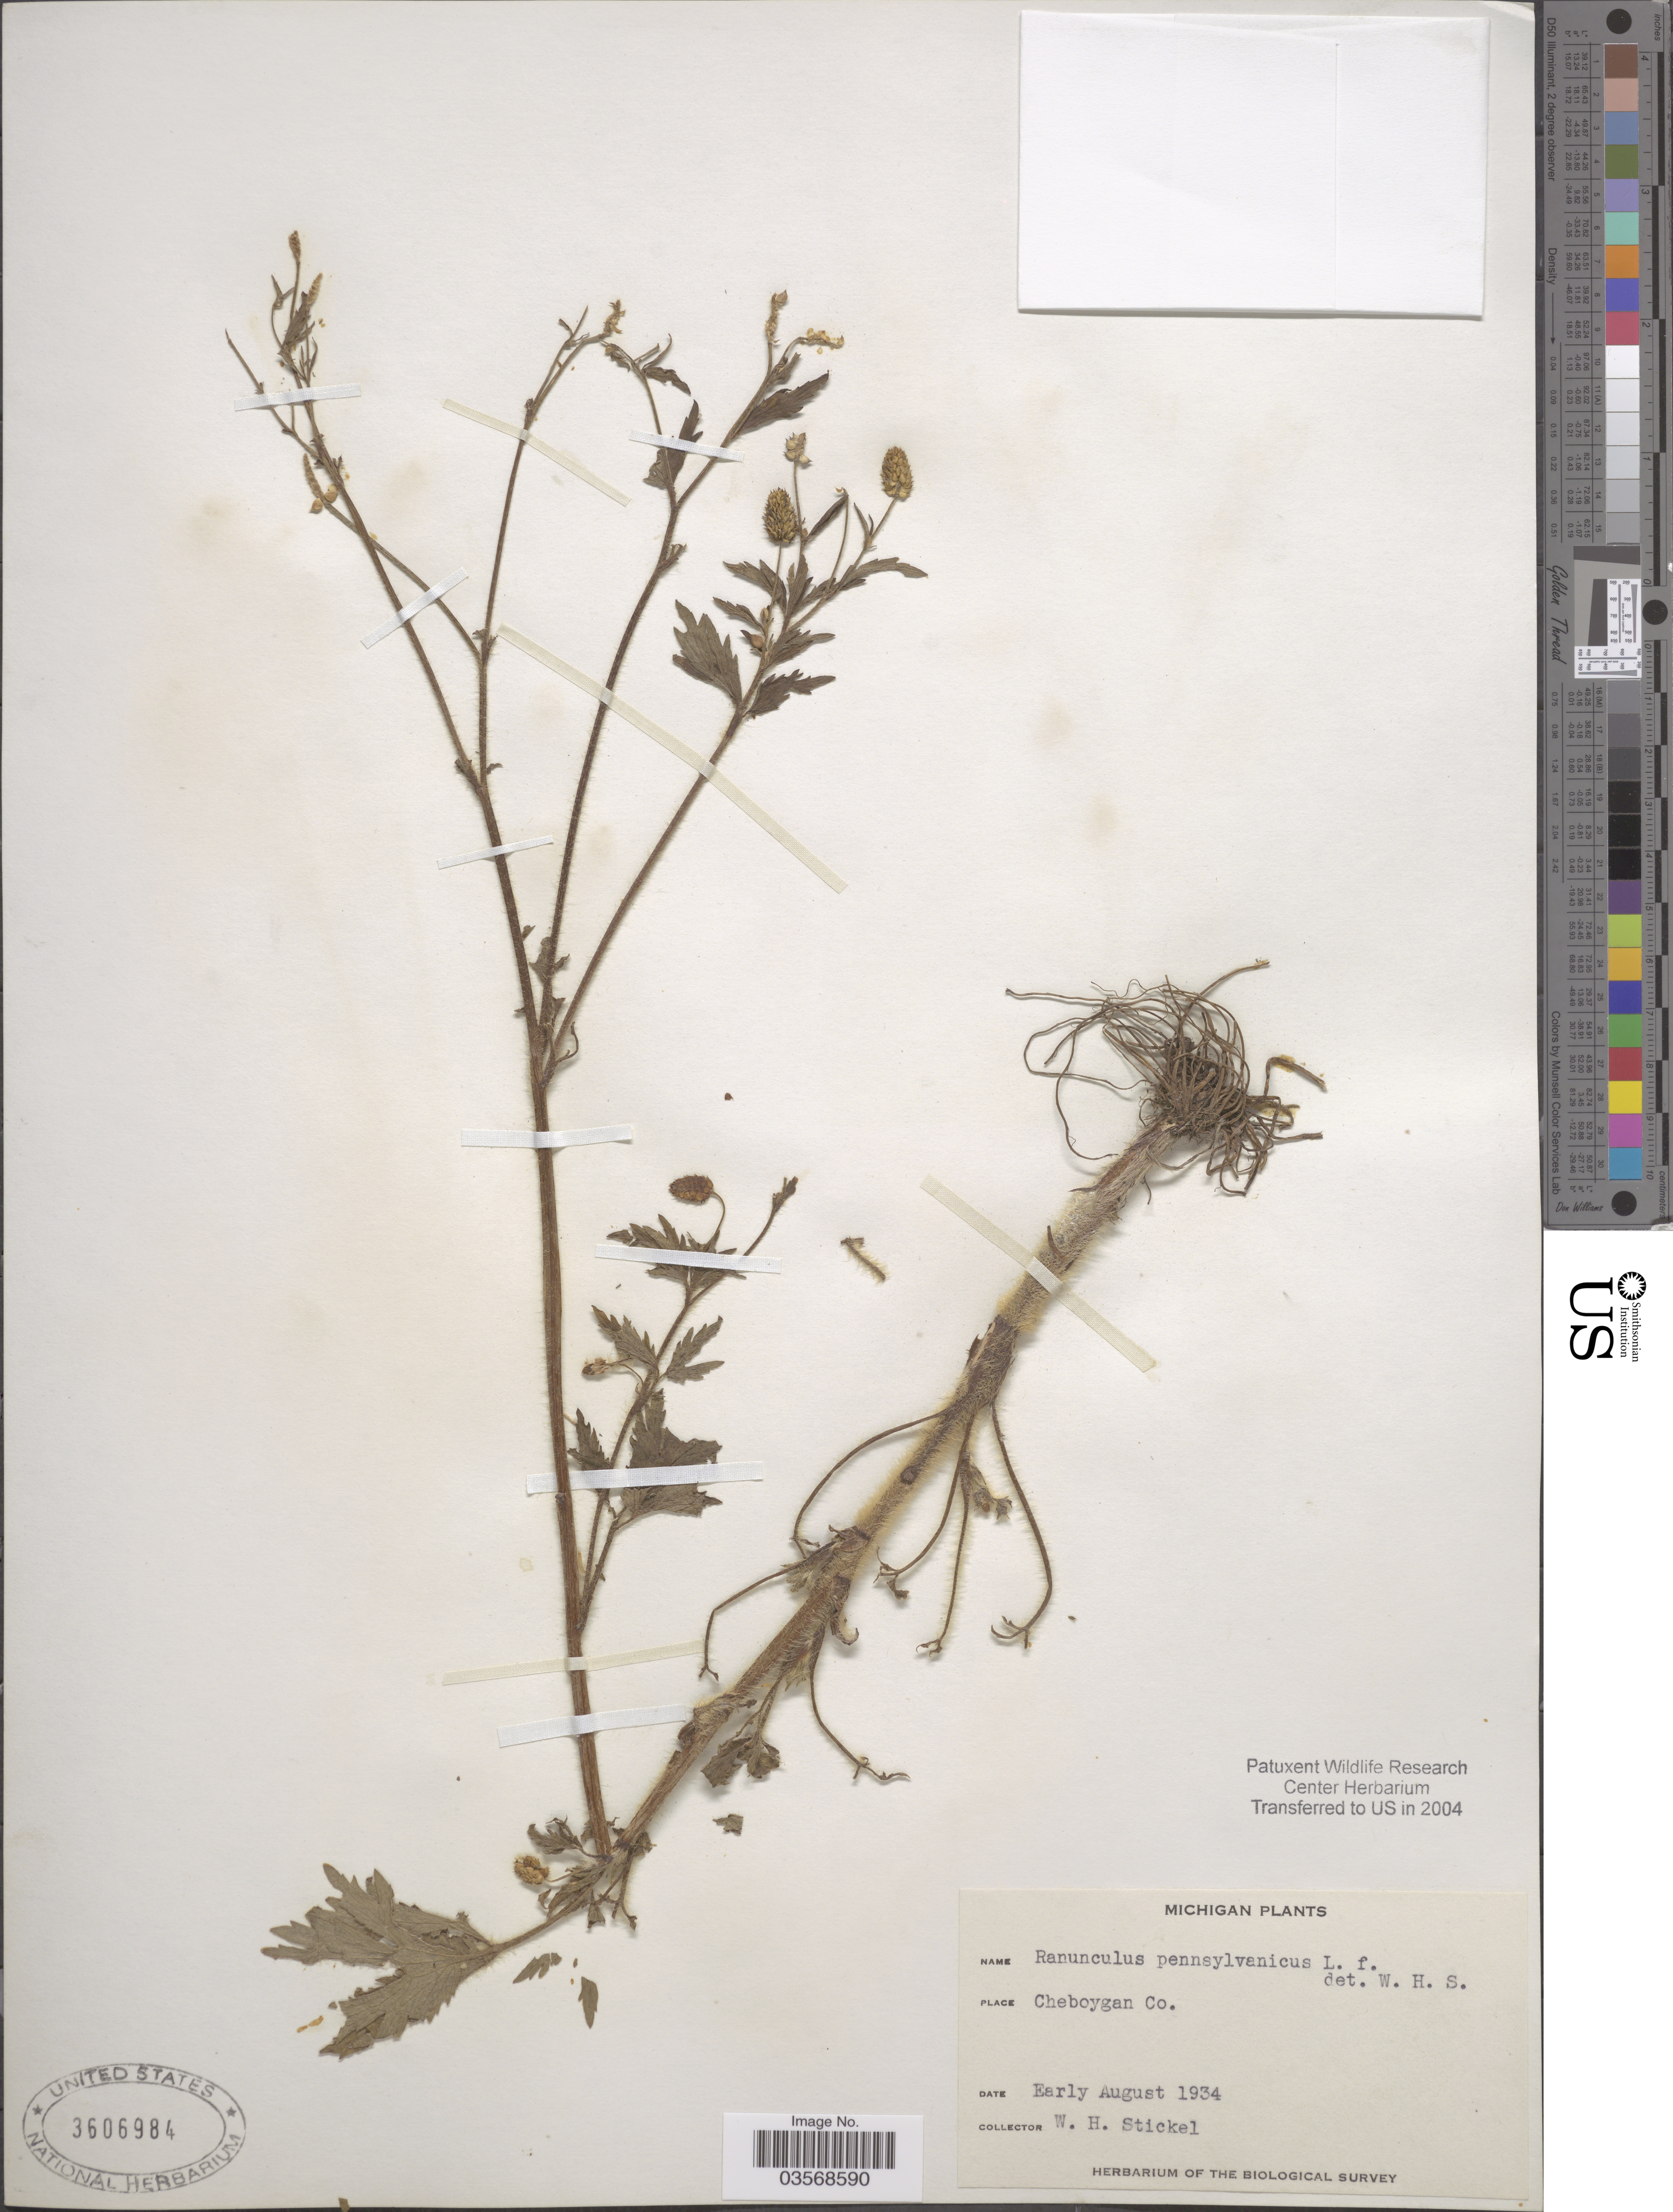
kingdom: Plantae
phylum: Tracheophyta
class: Magnoliopsida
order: Ranunculales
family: Ranunculaceae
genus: Ranunculus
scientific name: Ranunculus pensylvanicus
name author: L. f.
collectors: W. Stickel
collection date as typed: Early August 1934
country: United States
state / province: Michigan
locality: Cheboygan Co.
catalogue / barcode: US 3606984